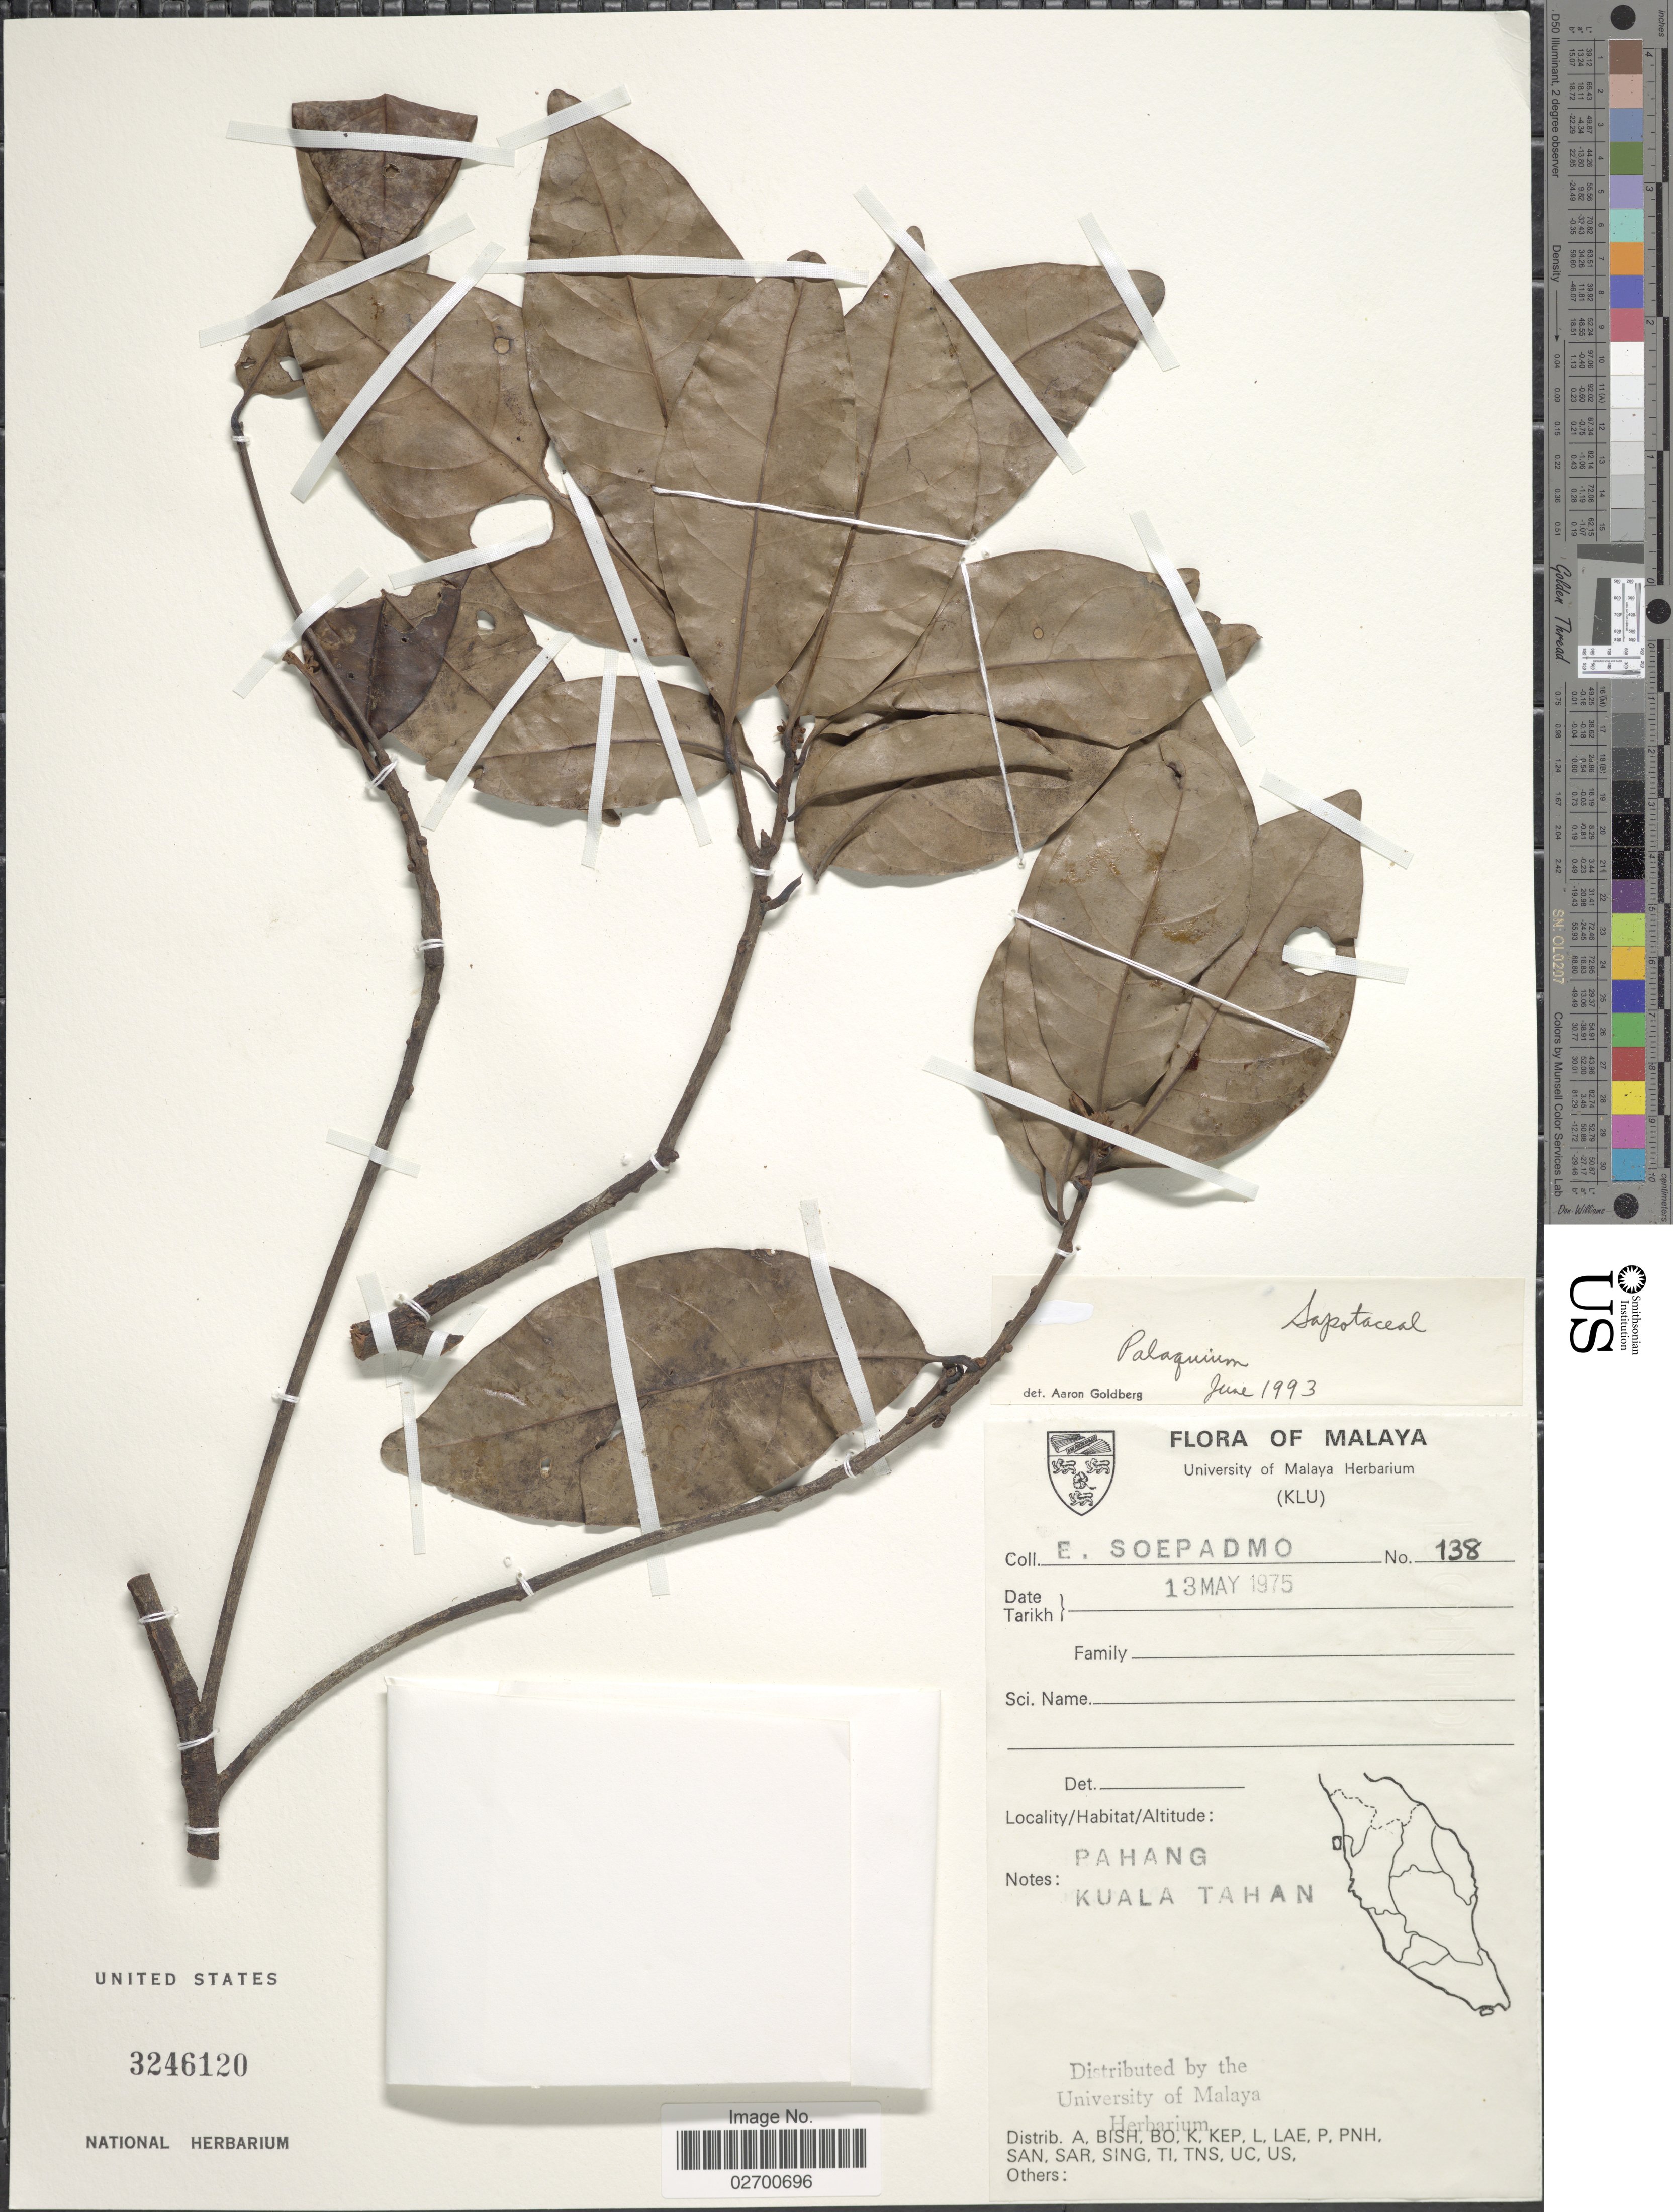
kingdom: Plantae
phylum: Tracheophyta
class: Magnoliopsida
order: Ericales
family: Sapotaceae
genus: Palaquium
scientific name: Palaquium sp.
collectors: E. Soepadmo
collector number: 138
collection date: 1975-05-13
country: Malaysia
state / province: Pahang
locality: Pahang, Kuala Tahan.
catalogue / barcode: US 3246120